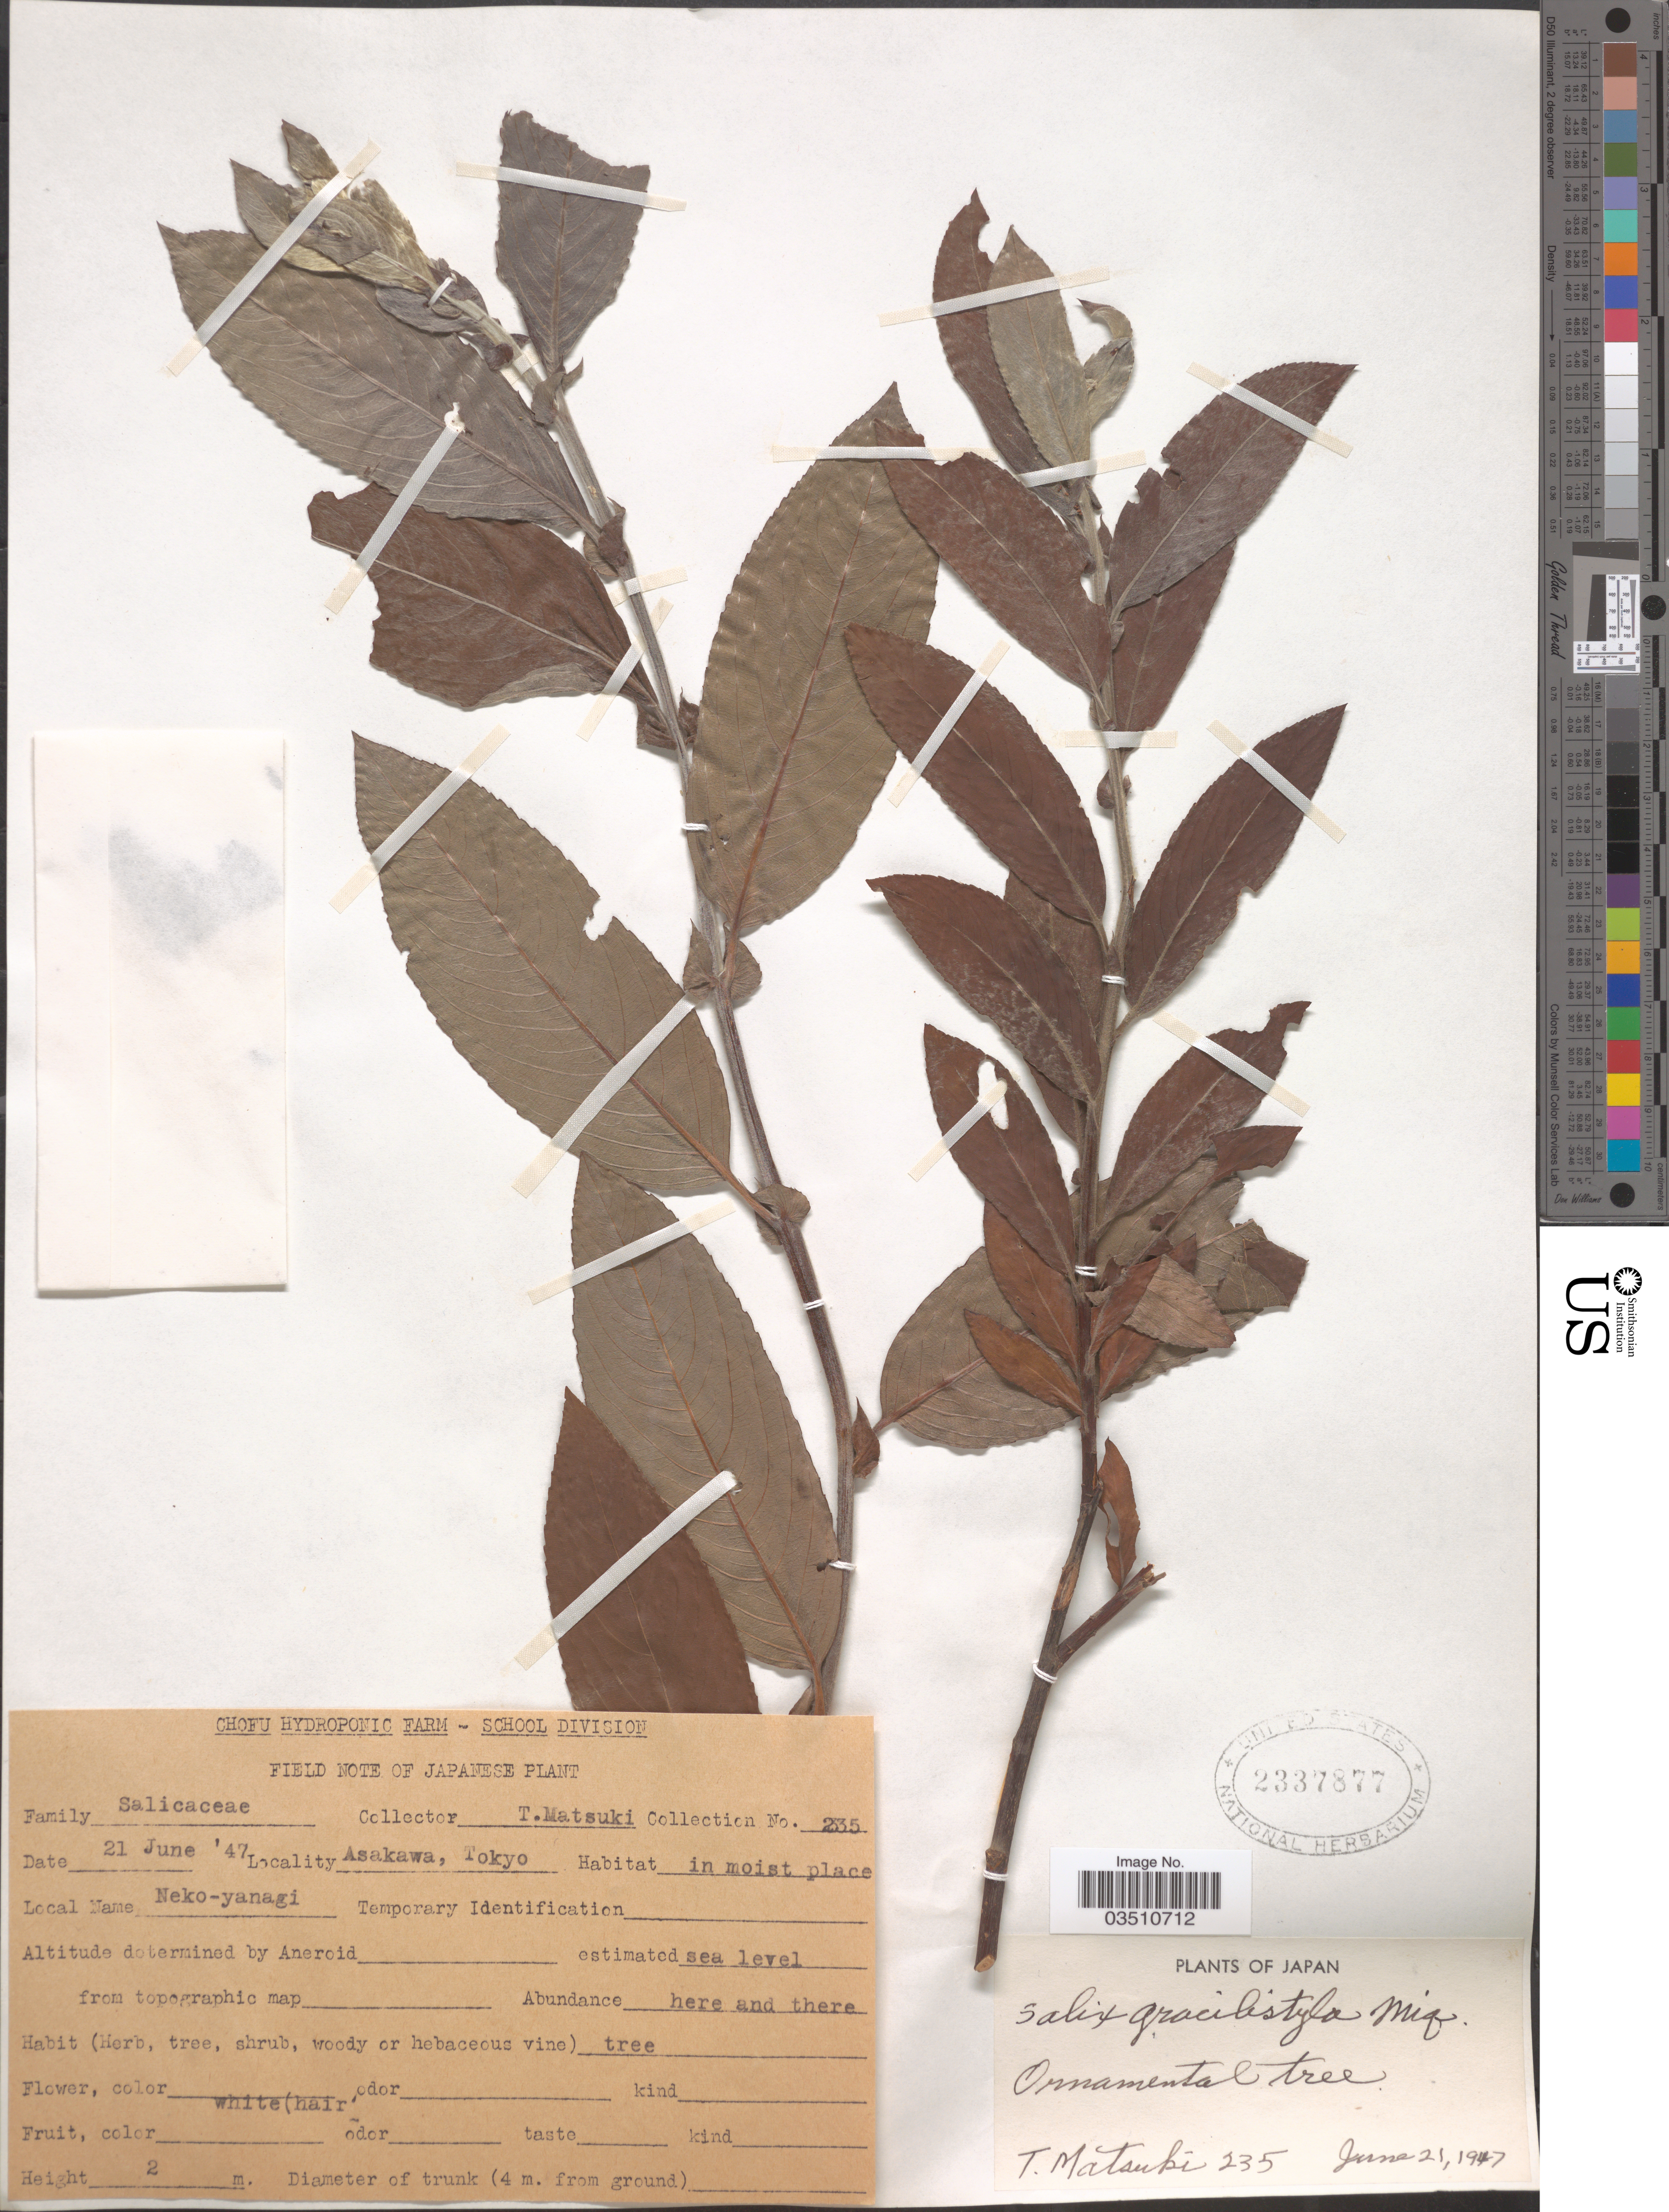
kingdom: Plantae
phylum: Tracheophyta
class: Magnoliopsida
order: Malpighiales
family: Salicaceae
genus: Salix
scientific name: Salix gracilistyla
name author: Miq.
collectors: T. Matsuki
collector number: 235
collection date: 1947-06-21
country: Japan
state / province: Tokyo, Federal City of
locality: Asakawa, Tokyo.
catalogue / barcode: US 2337877